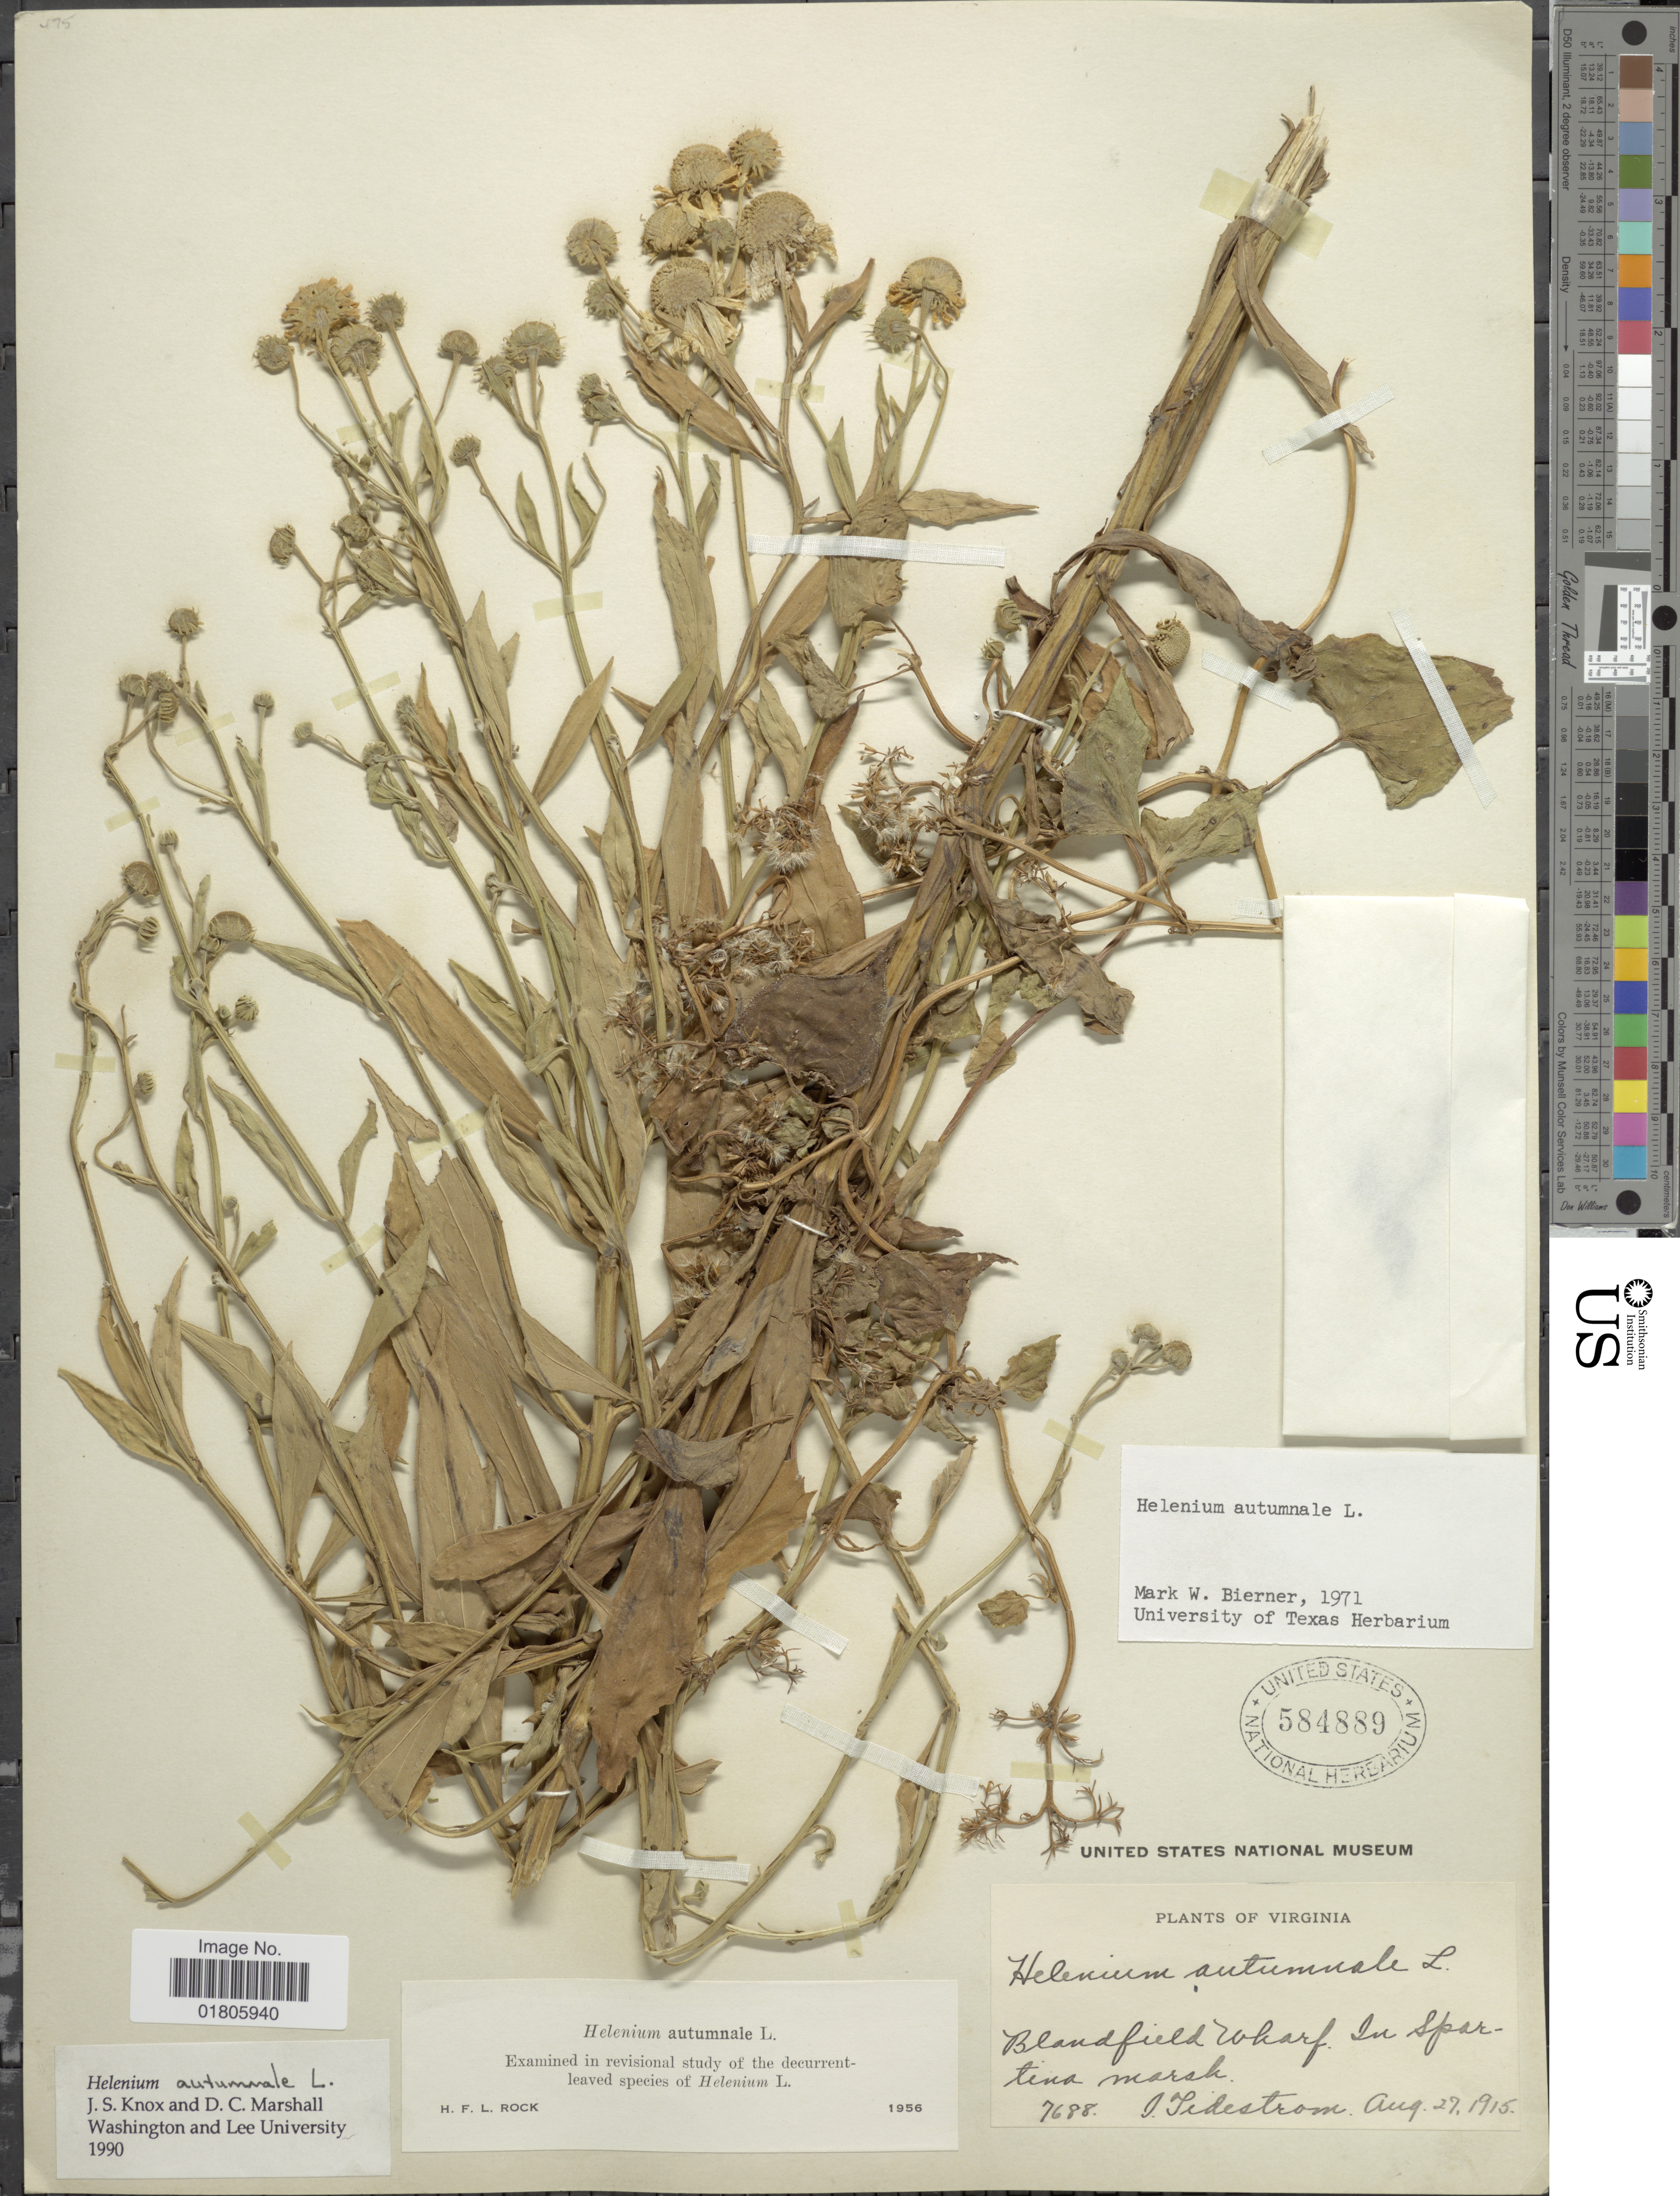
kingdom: Plantae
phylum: Tracheophyta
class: Magnoliopsida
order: Asterales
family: Asteraceae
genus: Helenium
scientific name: Helenium autumnale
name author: L.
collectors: I. F. Tidestrom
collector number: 7688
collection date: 1915-08-27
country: United States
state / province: Virginia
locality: Blandfield Wharf. In Spartina marsh.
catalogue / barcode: US 584889